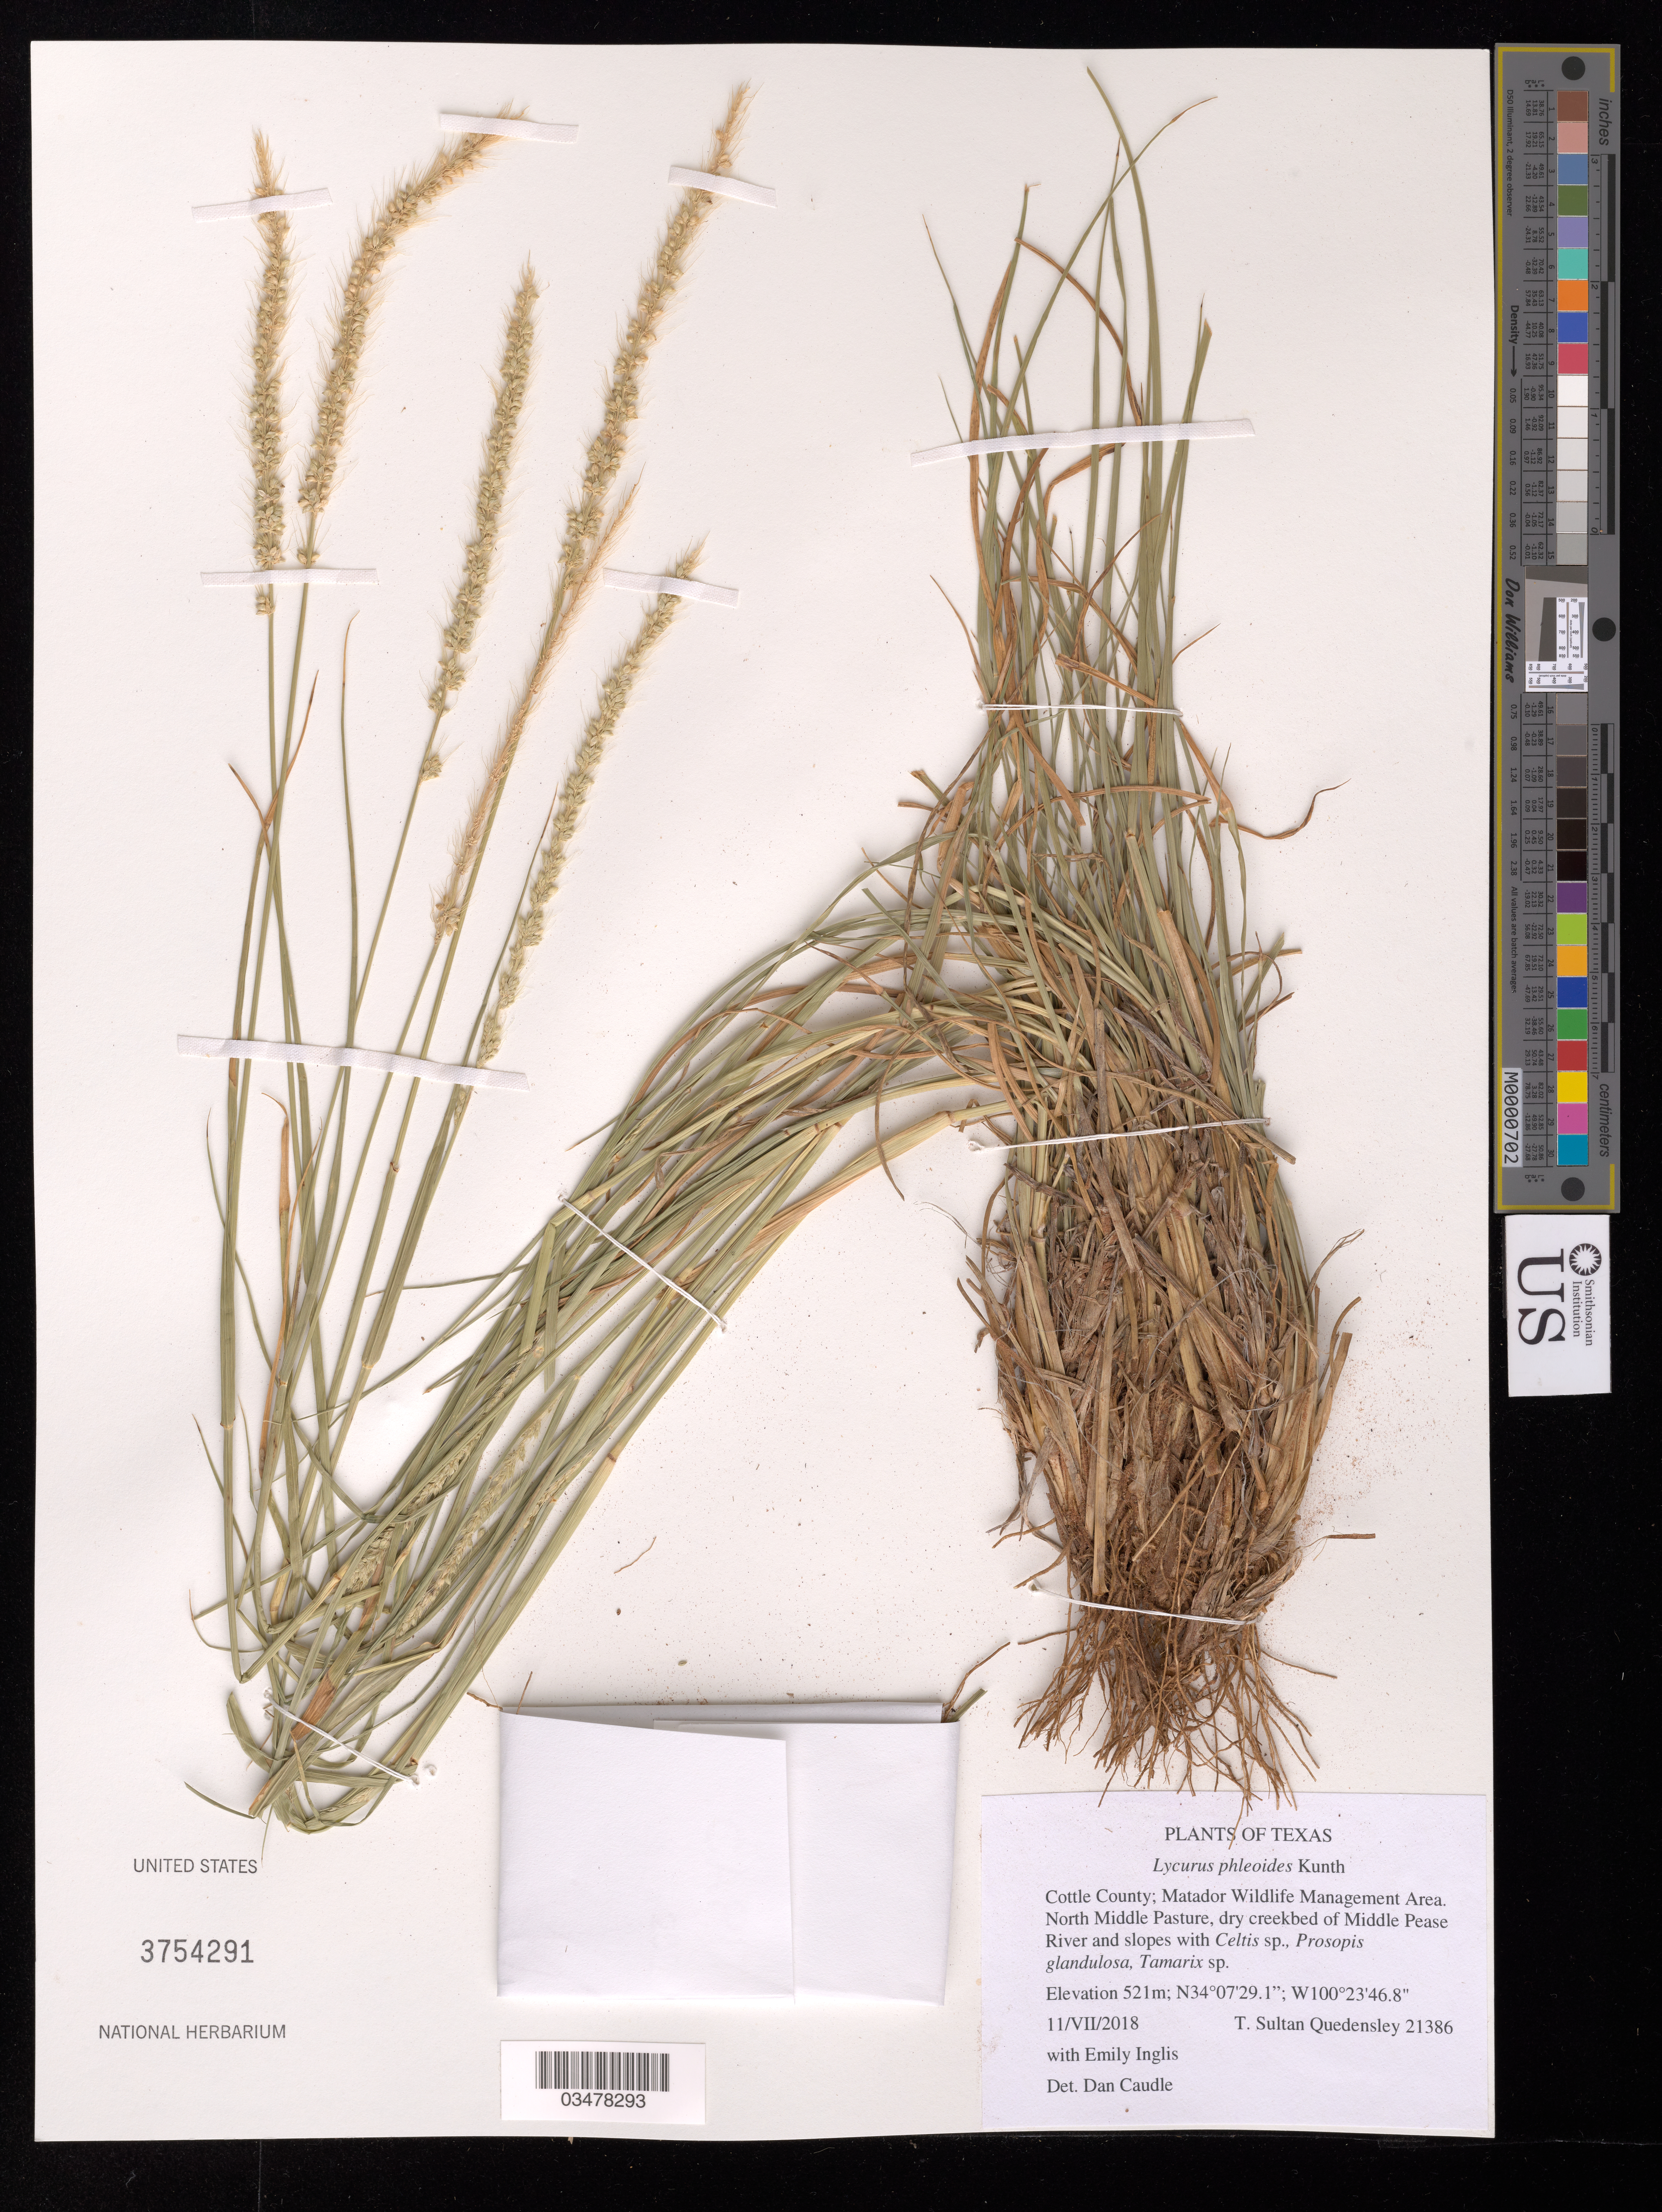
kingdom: Plantae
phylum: Tracheophyta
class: Liliopsida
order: Poales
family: Poaceae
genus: Lycurus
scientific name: Lycurus phleoides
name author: Kunth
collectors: T. S. Quedensley & E. Inglis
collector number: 21386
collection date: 2018-07-11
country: United States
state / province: Texas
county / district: Cottle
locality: Matador Wildlife Management Area. North Middle Pasture, dry creekbed of Middle Pease River and slopes.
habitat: With Celtis sp., Prosopis glandulosa, Tamarix sp.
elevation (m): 521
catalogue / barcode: US 3754291